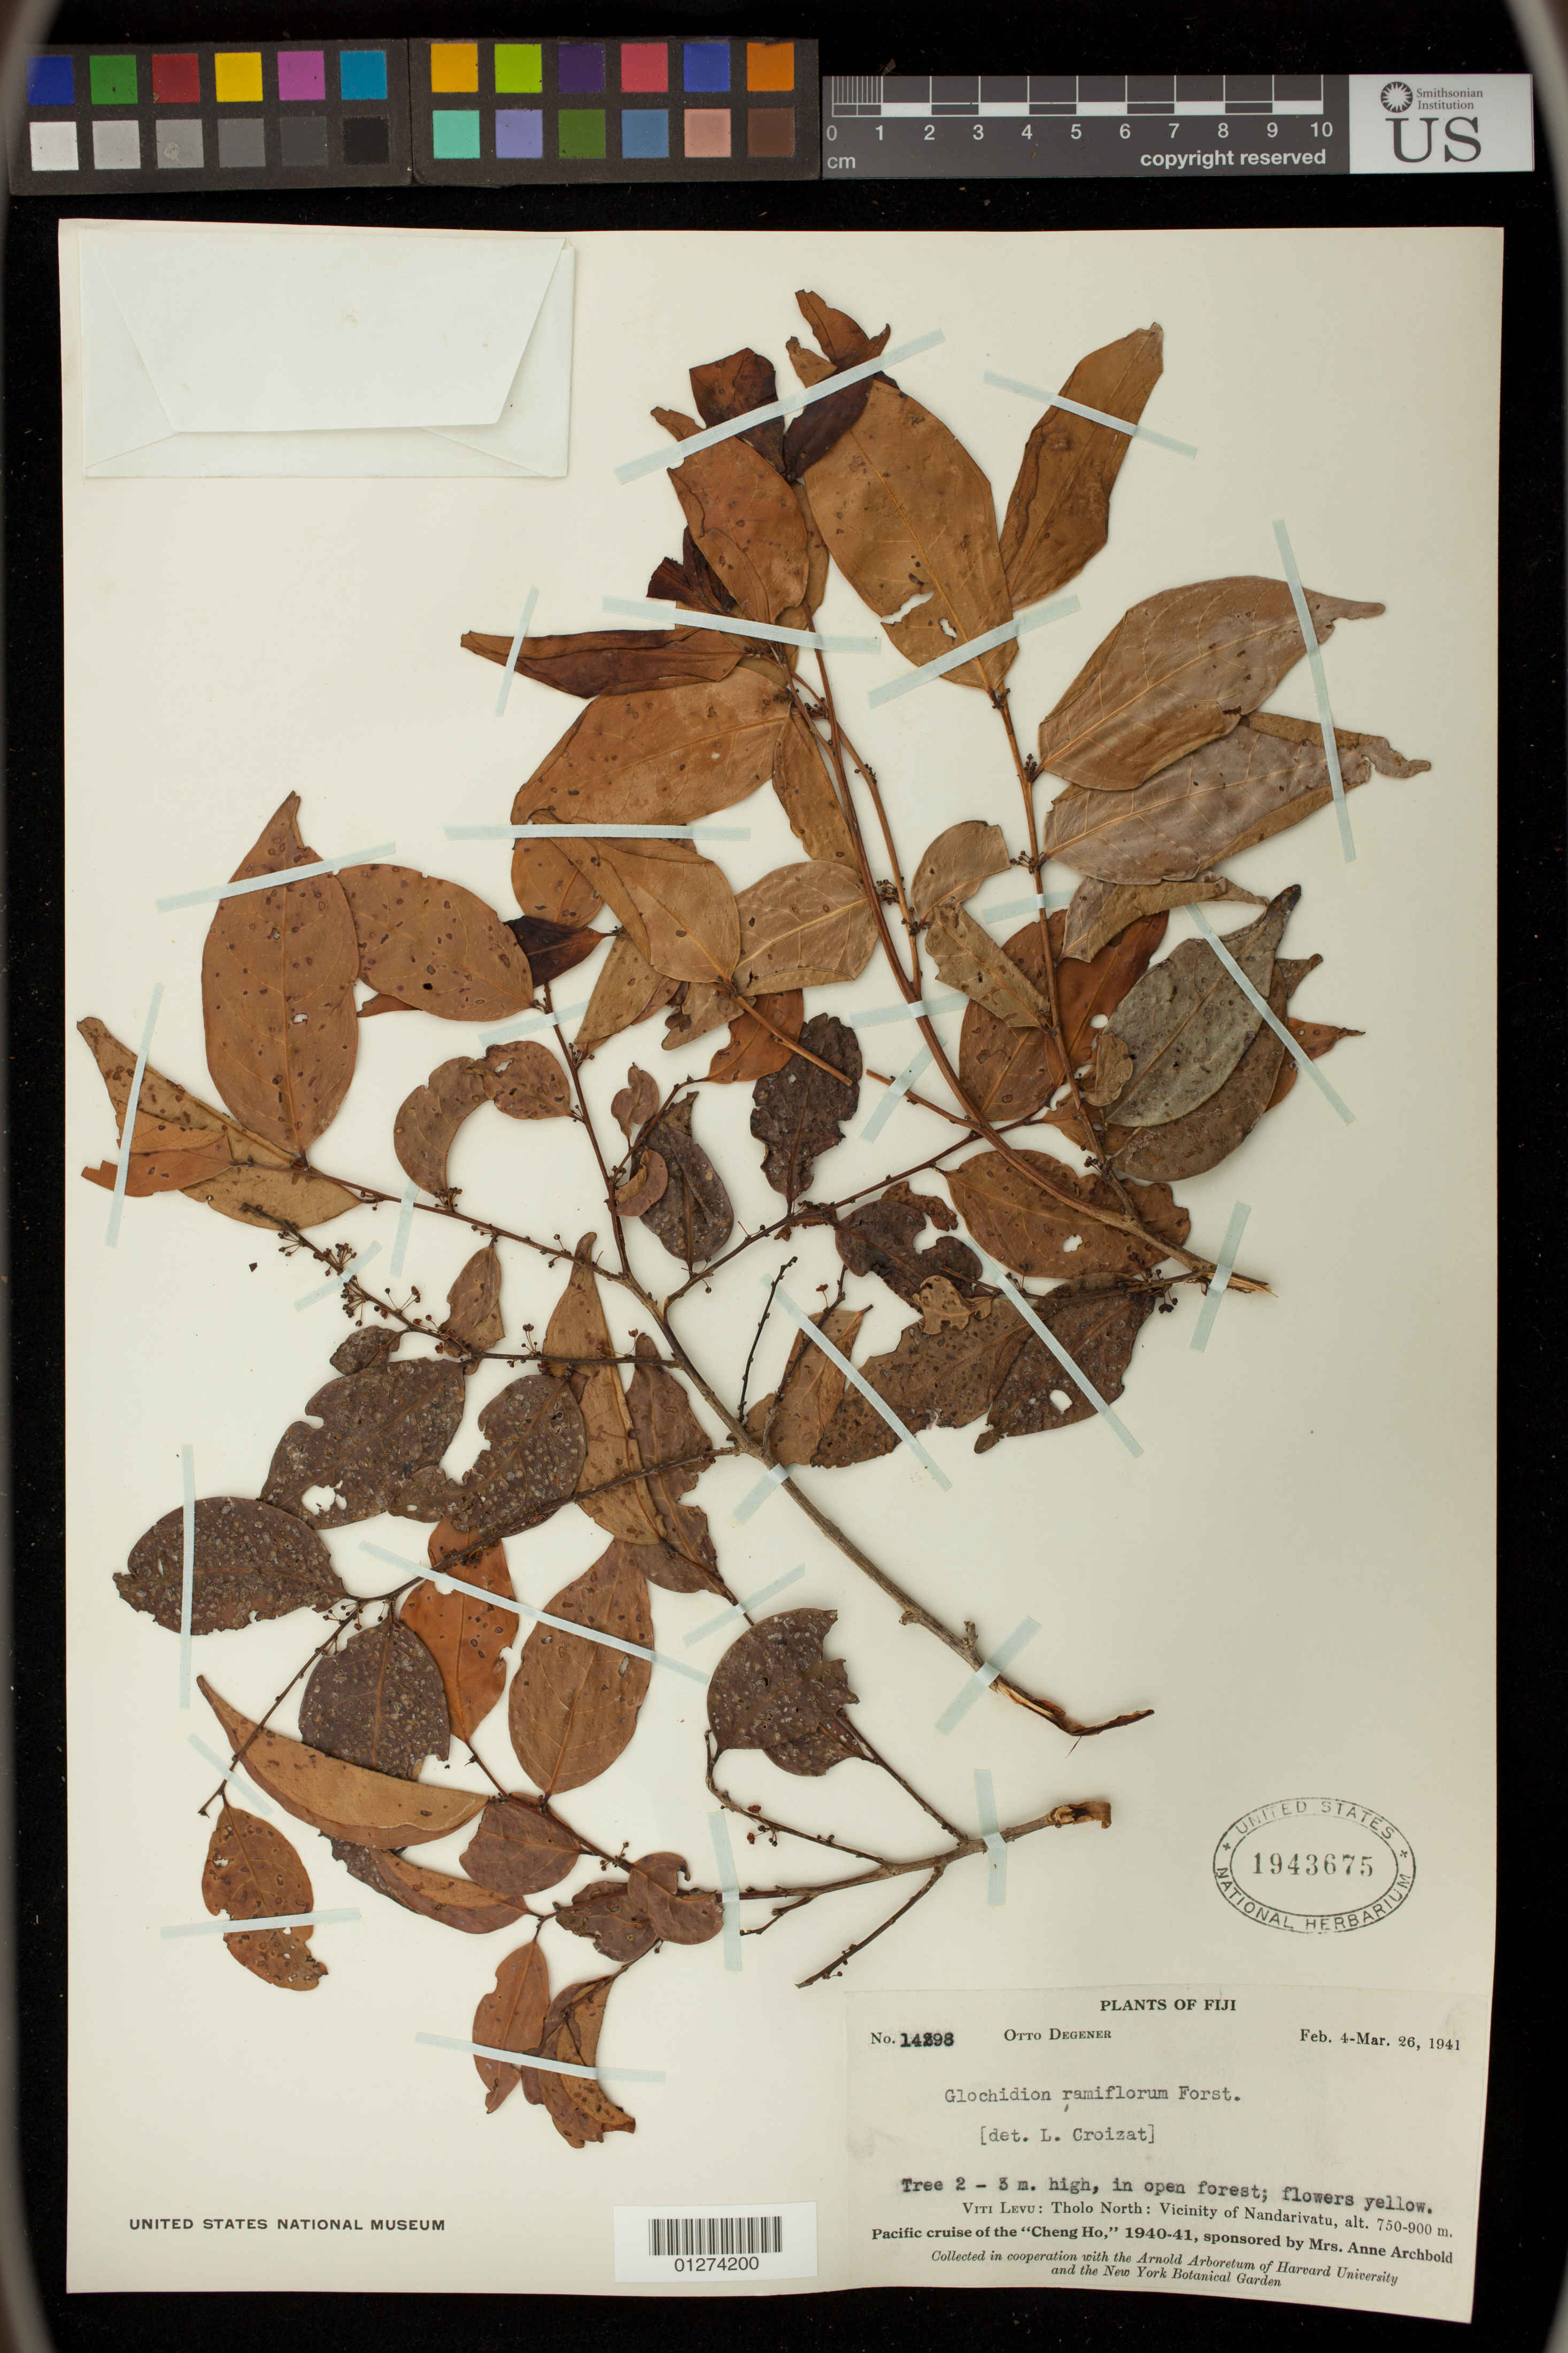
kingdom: Plantae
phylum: Tracheophyta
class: Magnoliopsida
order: Malpighiales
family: Phyllanthaceae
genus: Glochidion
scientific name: Glochidion ramiflorum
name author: J.R. Forst. & G. Forst.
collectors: O. Degener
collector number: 14298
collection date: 1941-02-04/1941-03-26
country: Fiji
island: Viti Levu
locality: Tholo North: Vicinity of Nandarivatu.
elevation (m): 750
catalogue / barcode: US 1943675